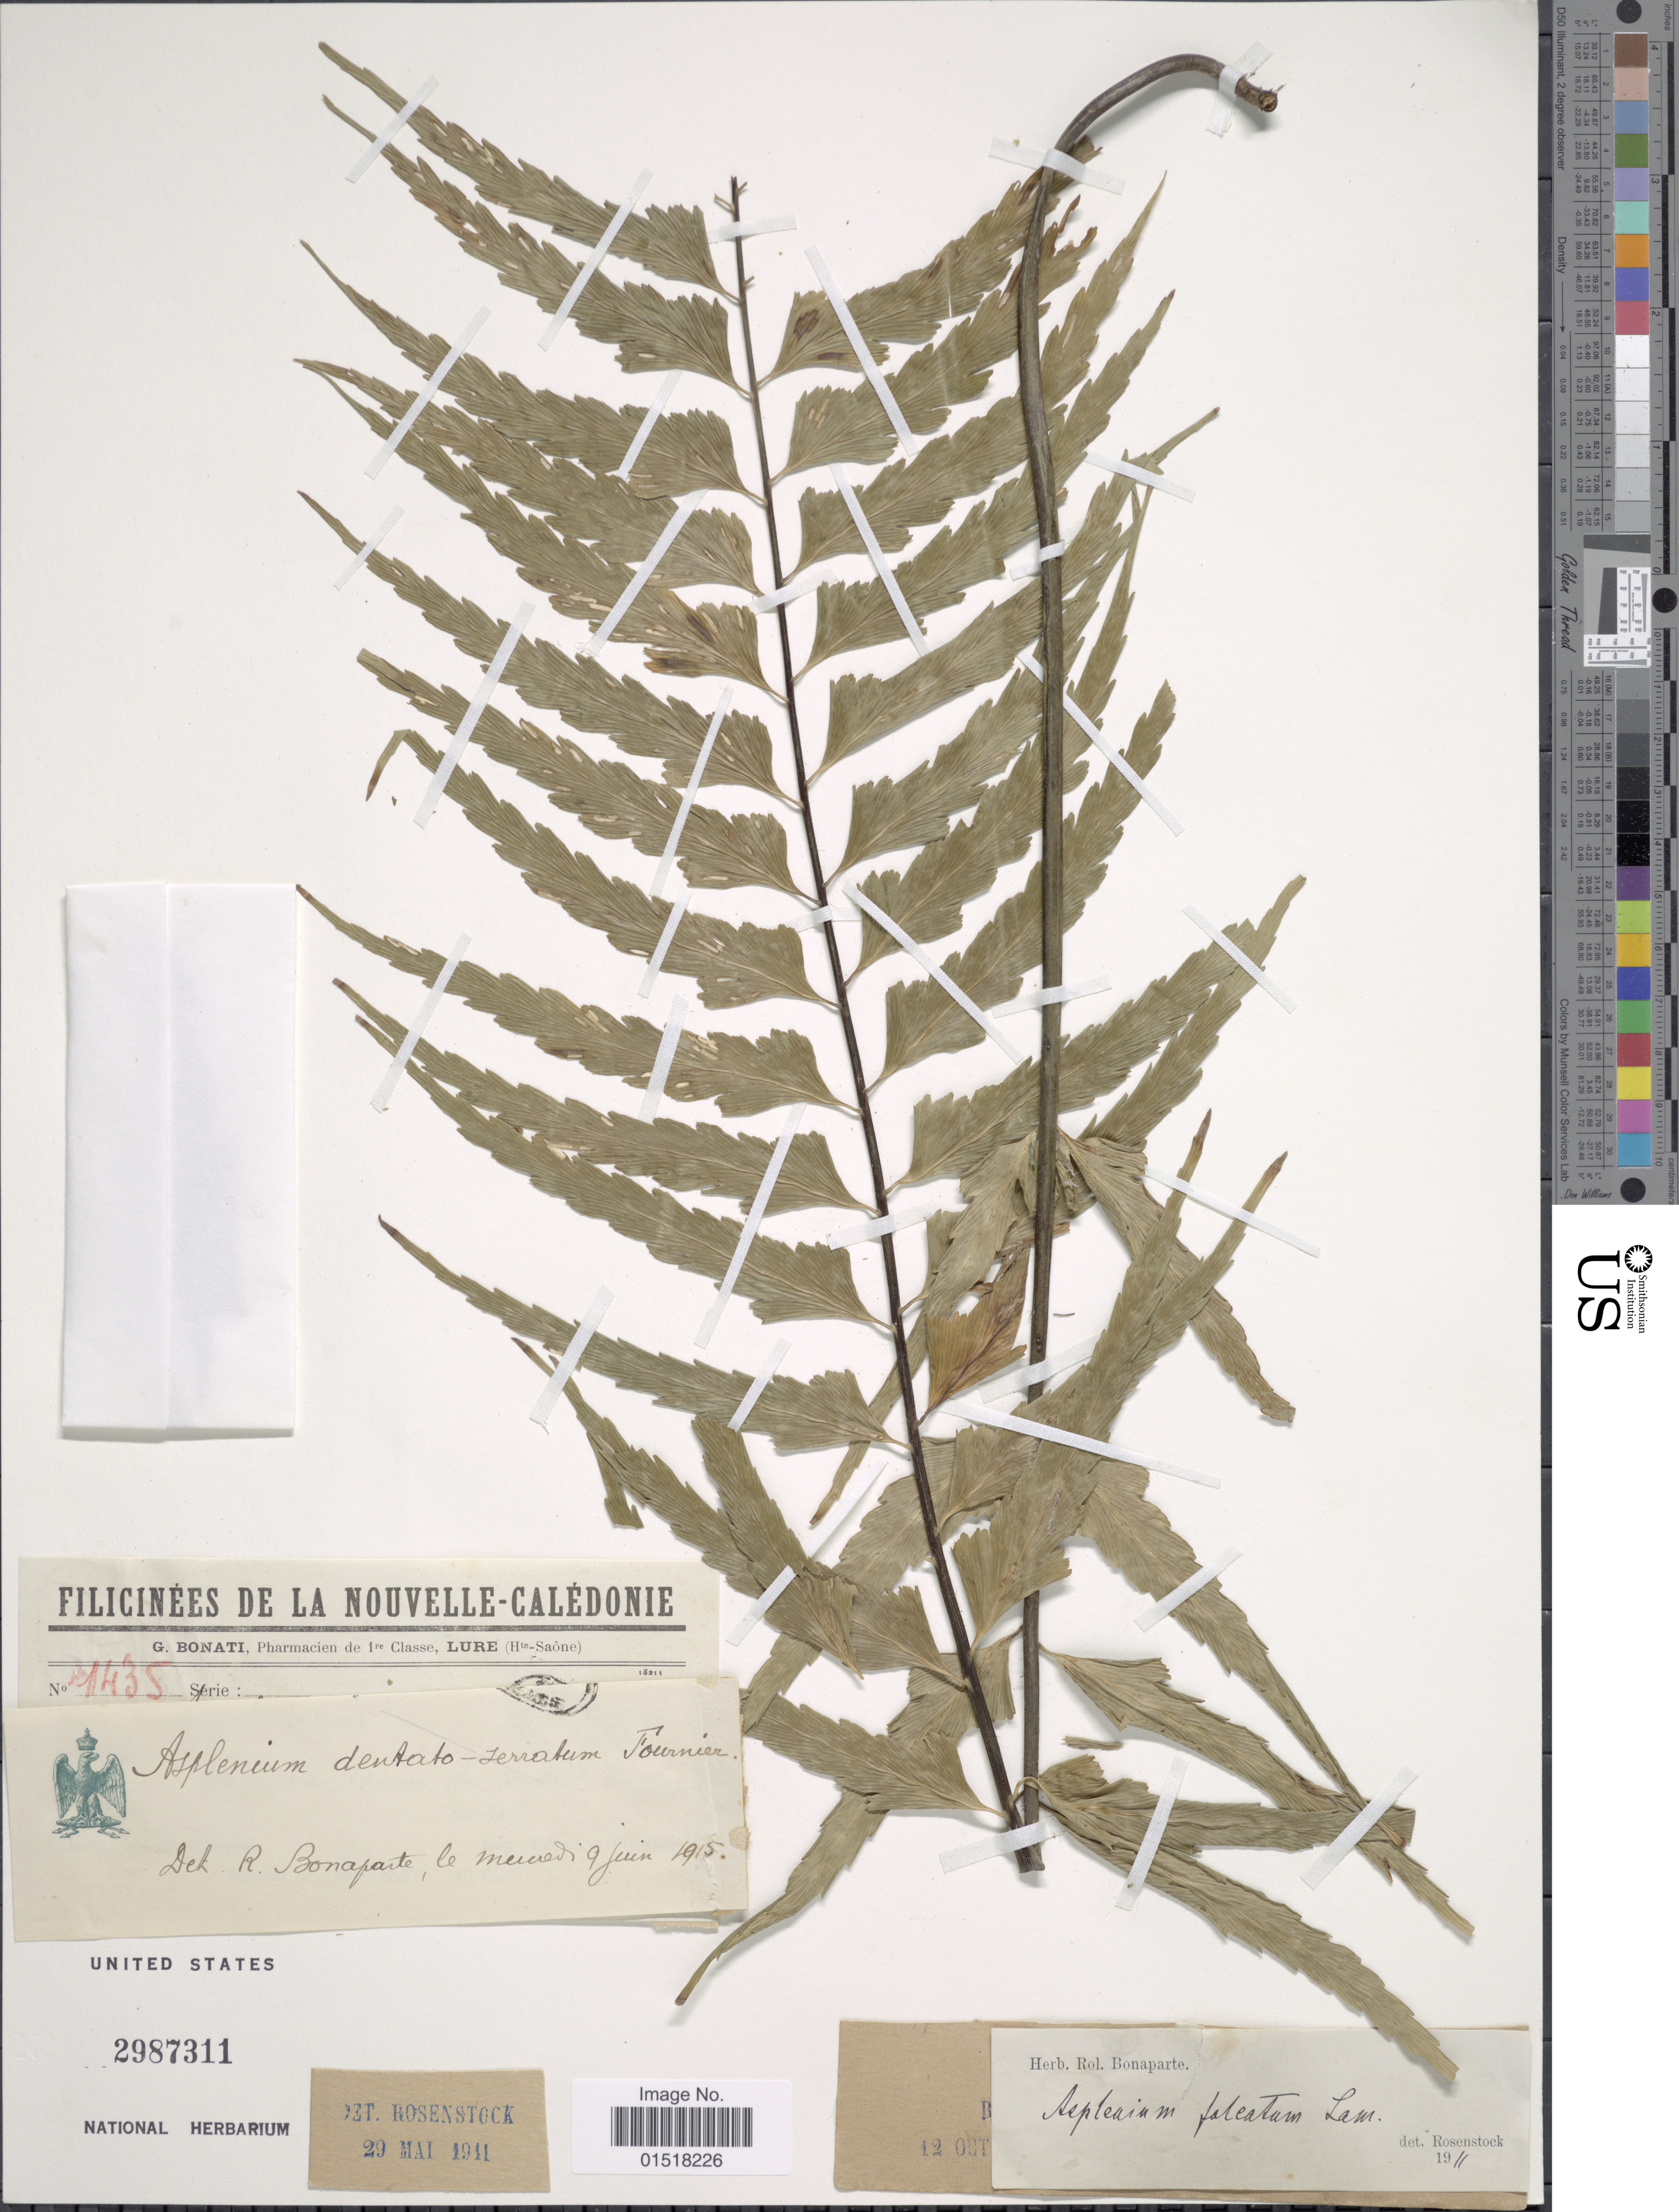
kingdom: Plantae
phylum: Tracheophyta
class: Polypodiopsida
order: Polypodiales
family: Aspleniaceae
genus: Asplenium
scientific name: Asplenium polyodon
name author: G. Forst.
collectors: G. Bonati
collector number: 1435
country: New Caledonia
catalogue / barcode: US 2987311